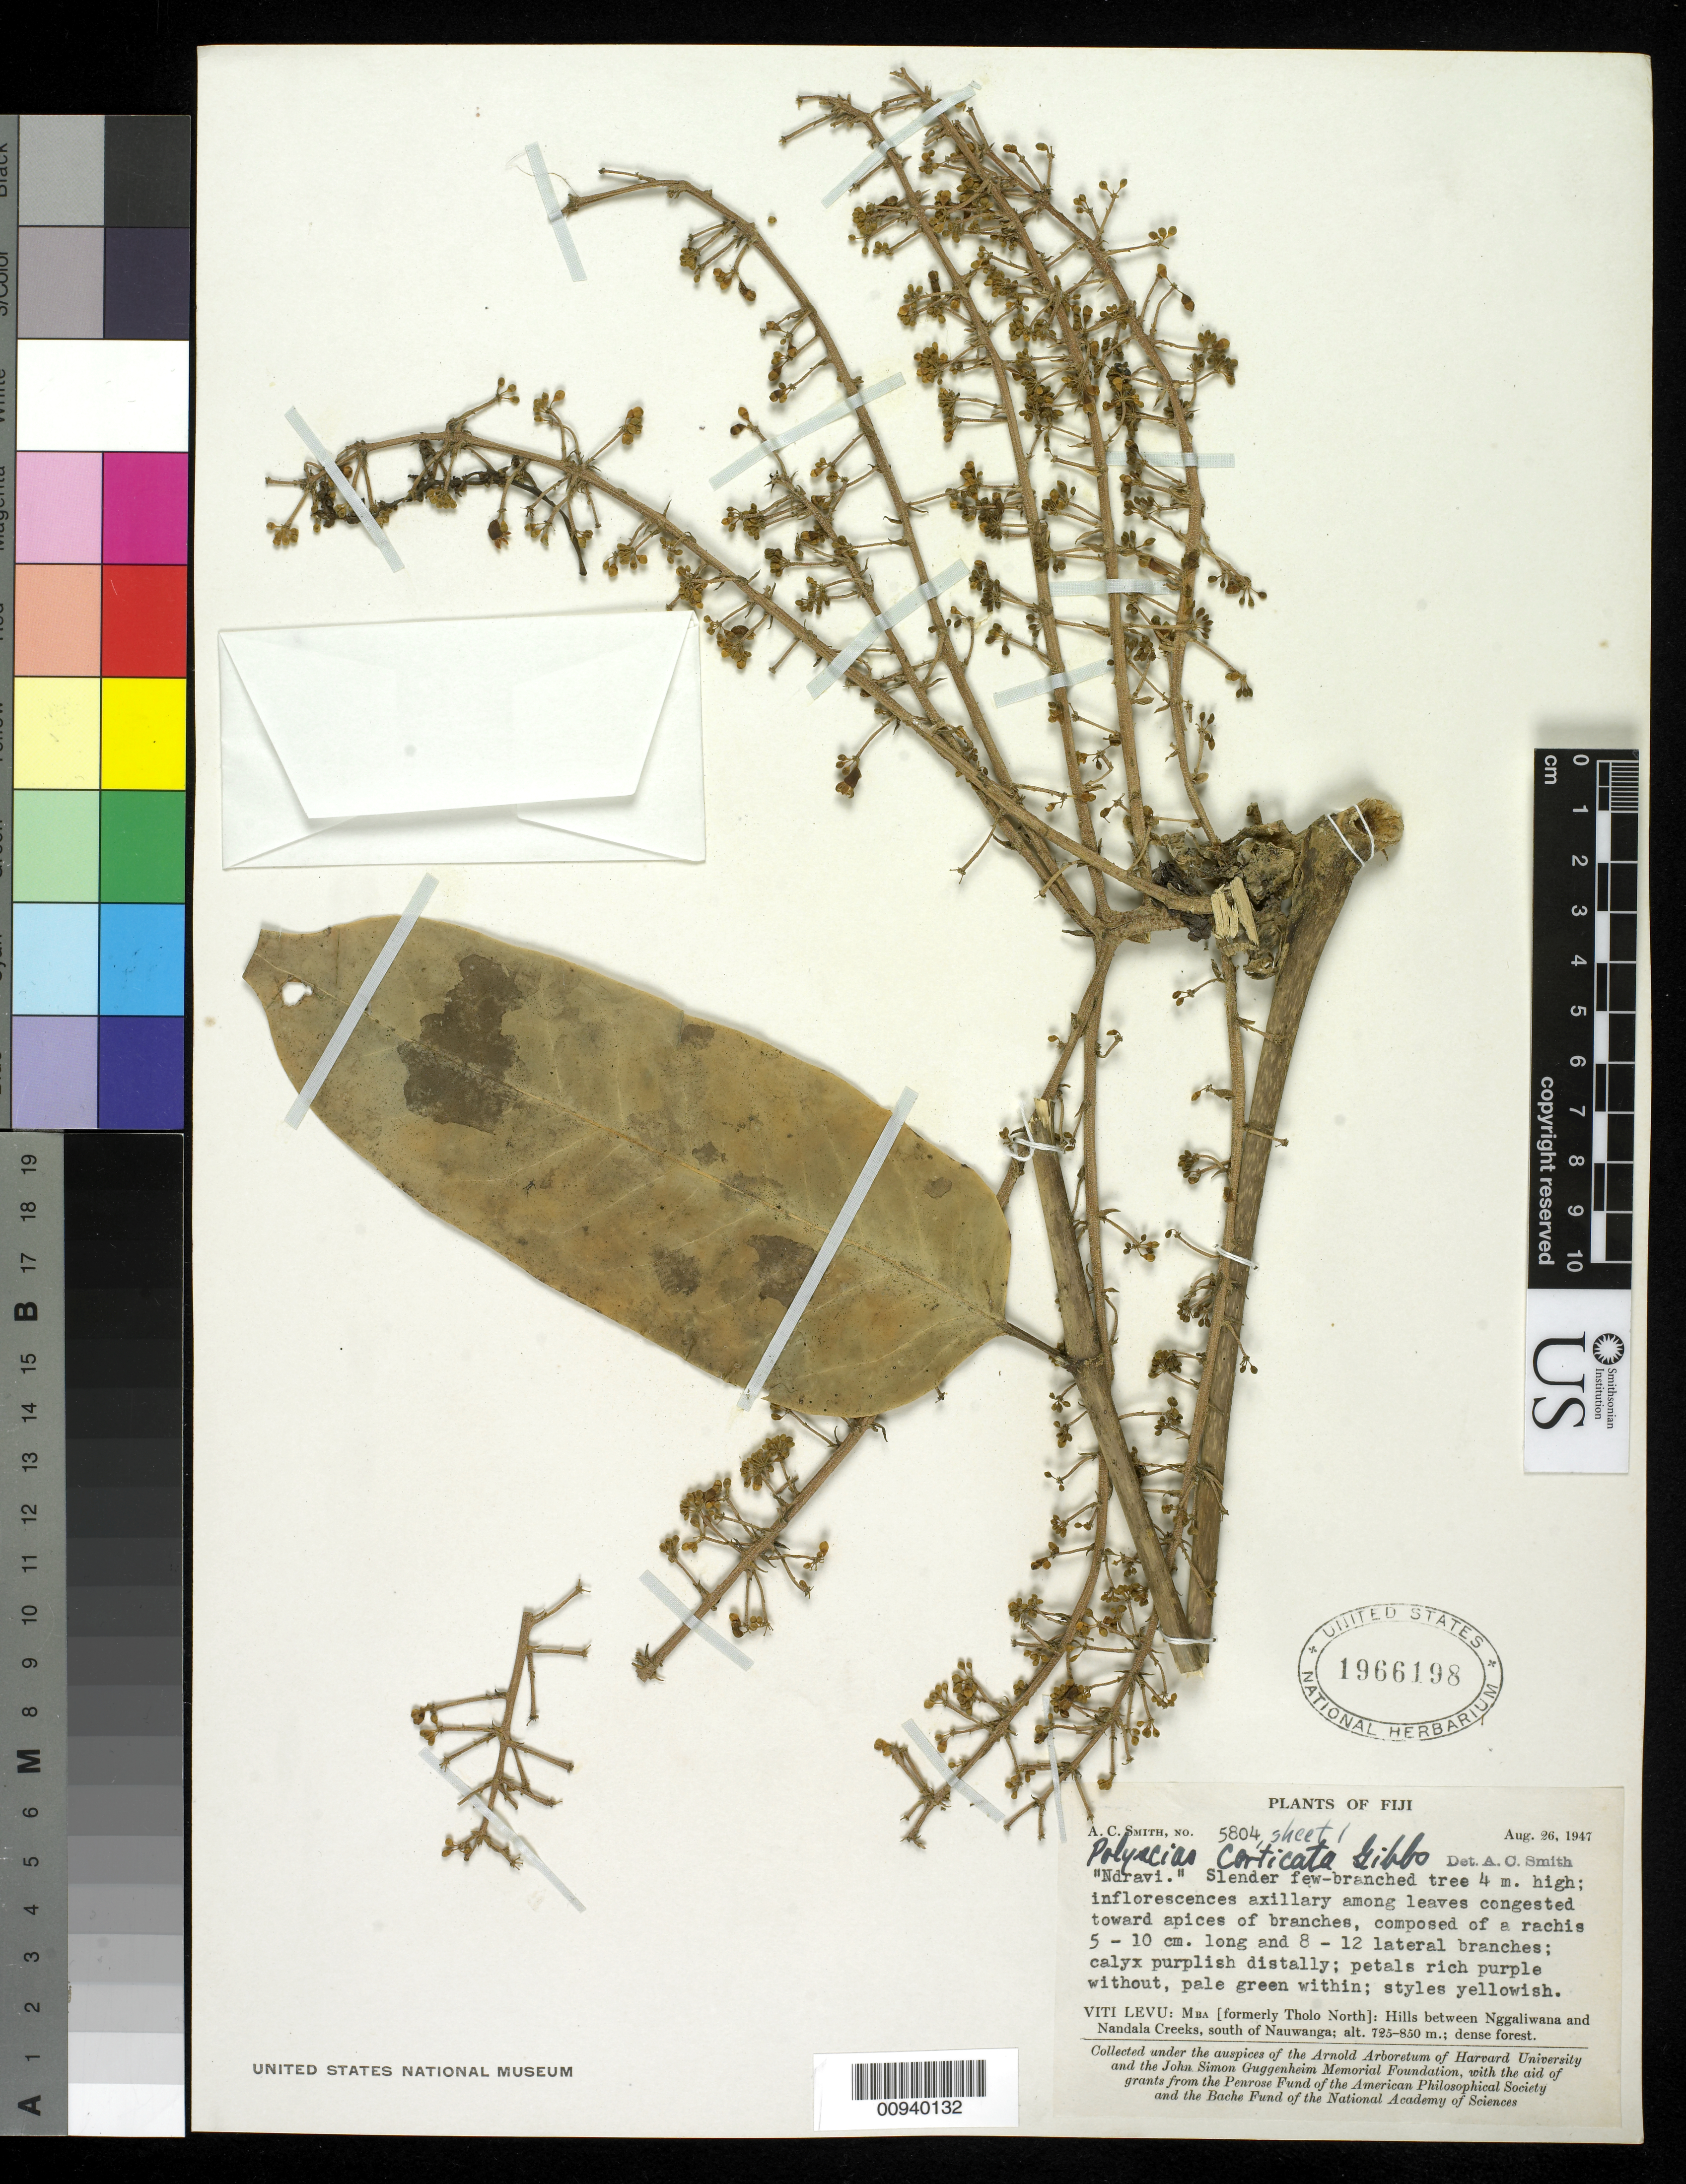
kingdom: Plantae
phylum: Tracheophyta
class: Magnoliopsida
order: Apiales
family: Araliaceae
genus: Polyscias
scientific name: Polyscias corticata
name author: Gibbs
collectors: C. A. Smith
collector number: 5804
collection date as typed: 26 Aug 1947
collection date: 1947-08-26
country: Fiji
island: Viti Levu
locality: Mba [formerly Tholo North]: Hills between Nggaliwana and Nandala Creeks, s of Nauwanga.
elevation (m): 725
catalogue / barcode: US 1966198